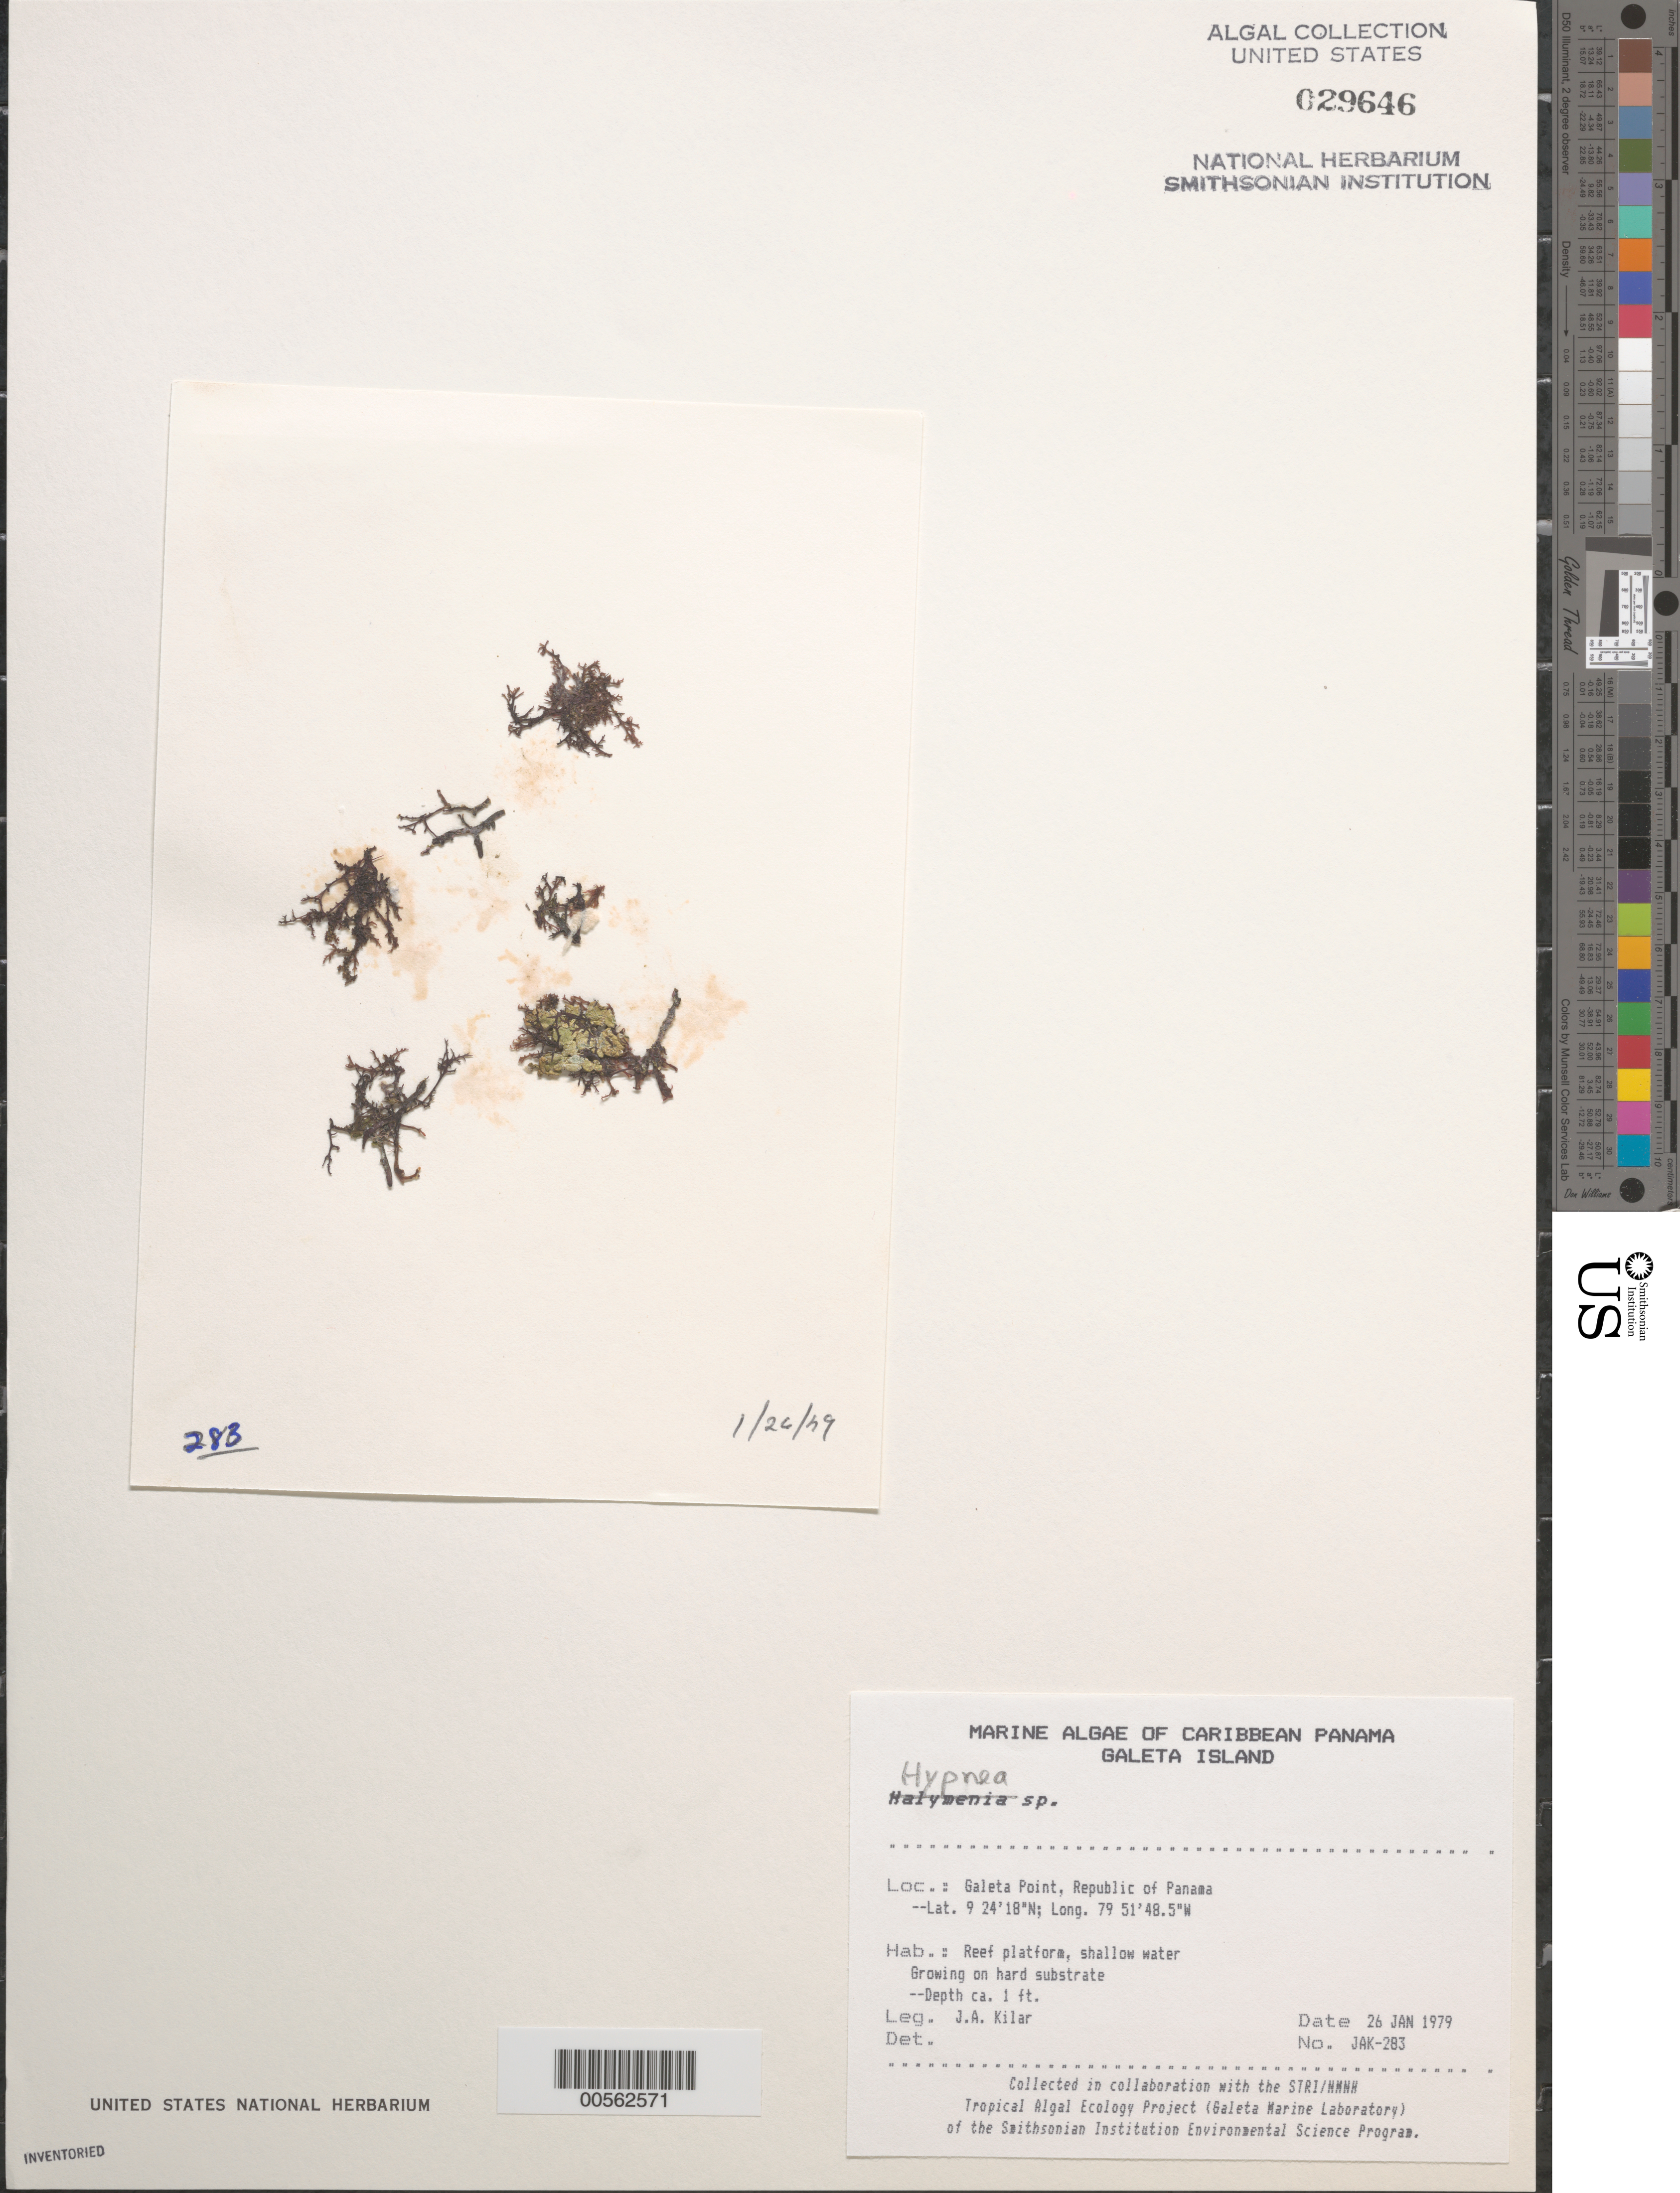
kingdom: Plantae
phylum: Rhodophyta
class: Florideophyceae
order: Gigartinales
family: Cystocloniaceae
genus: Hypnea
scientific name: Hypnea sp.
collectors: J. A. Kilar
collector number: JAK-283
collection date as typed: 26 Jan 1979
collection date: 1979-01-26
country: Panama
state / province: Colón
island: Galeta Island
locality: Galeta Point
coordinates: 9 24' 18" N, 79 51' 48.5" W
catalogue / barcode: US 29646